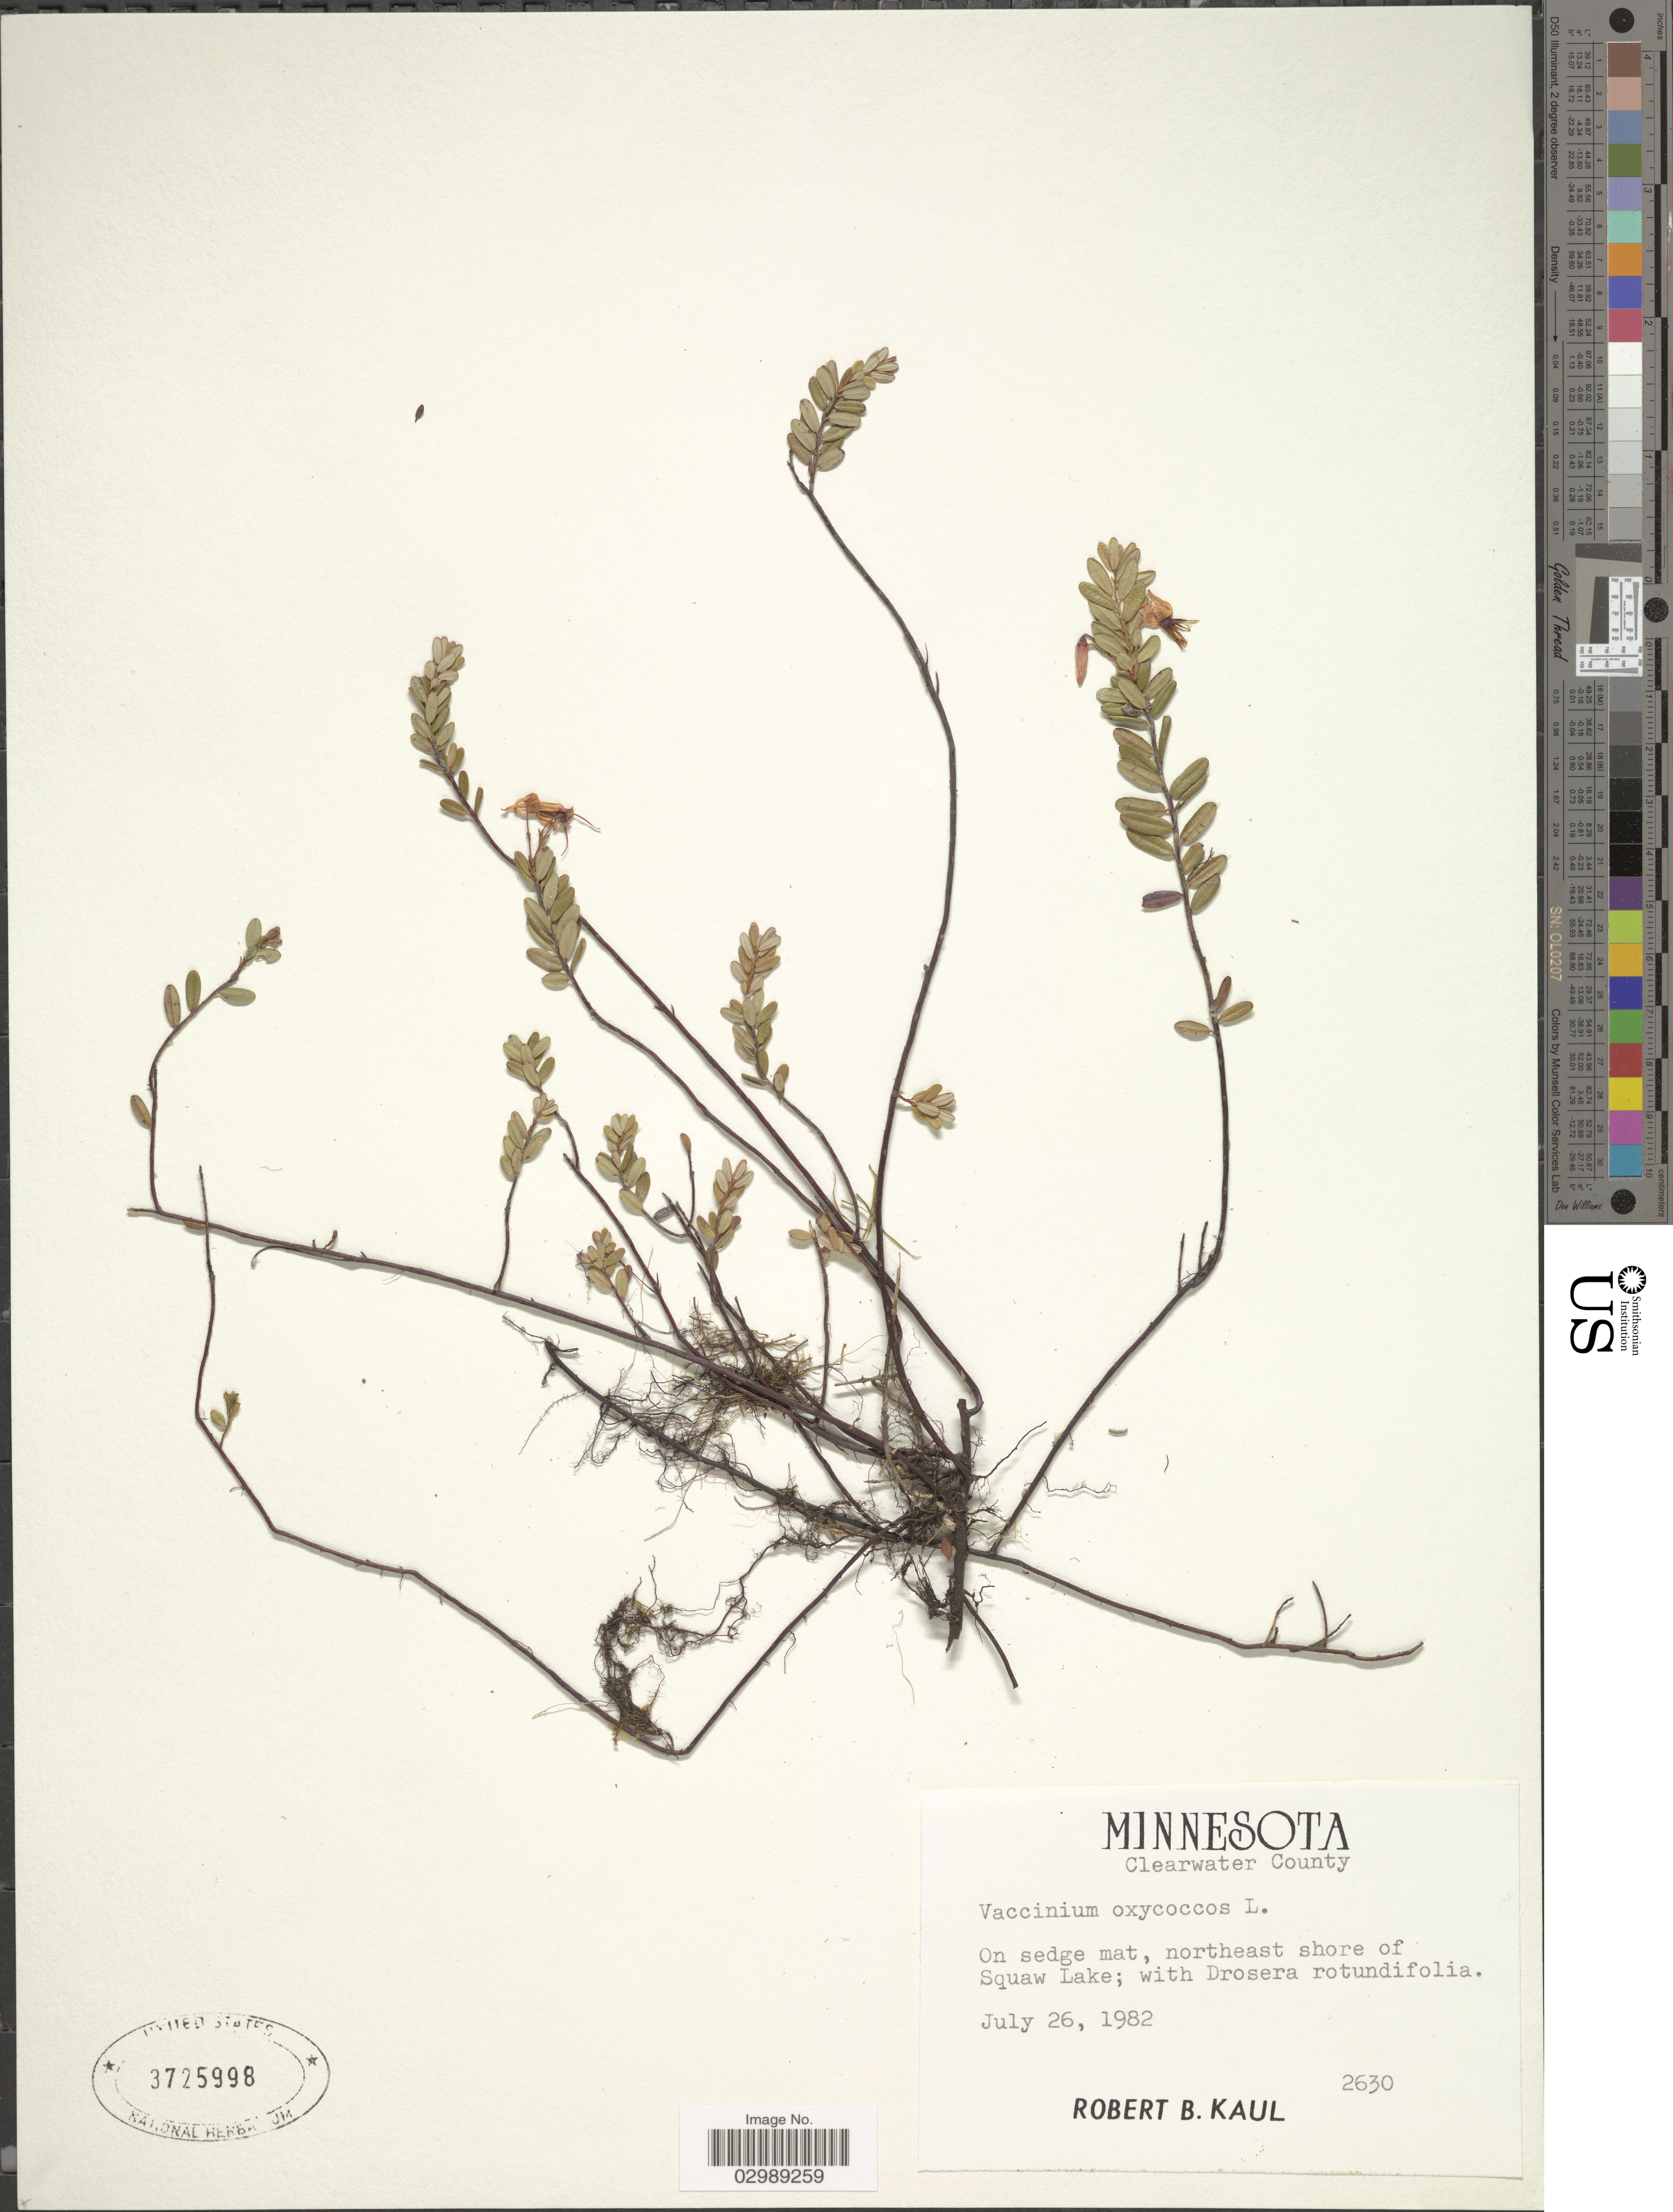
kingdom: Plantae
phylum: Tracheophyta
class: Magnoliopsida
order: Ericales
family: Ericaceae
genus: Vaccinium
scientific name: Vaccinium oxycoccos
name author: L.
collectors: R. Kaul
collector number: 2630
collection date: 1982-07-26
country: United States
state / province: Minnesota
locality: Clearwater County, On sedge mat, northeast shore of Squaw Lake.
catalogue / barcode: US 3725998